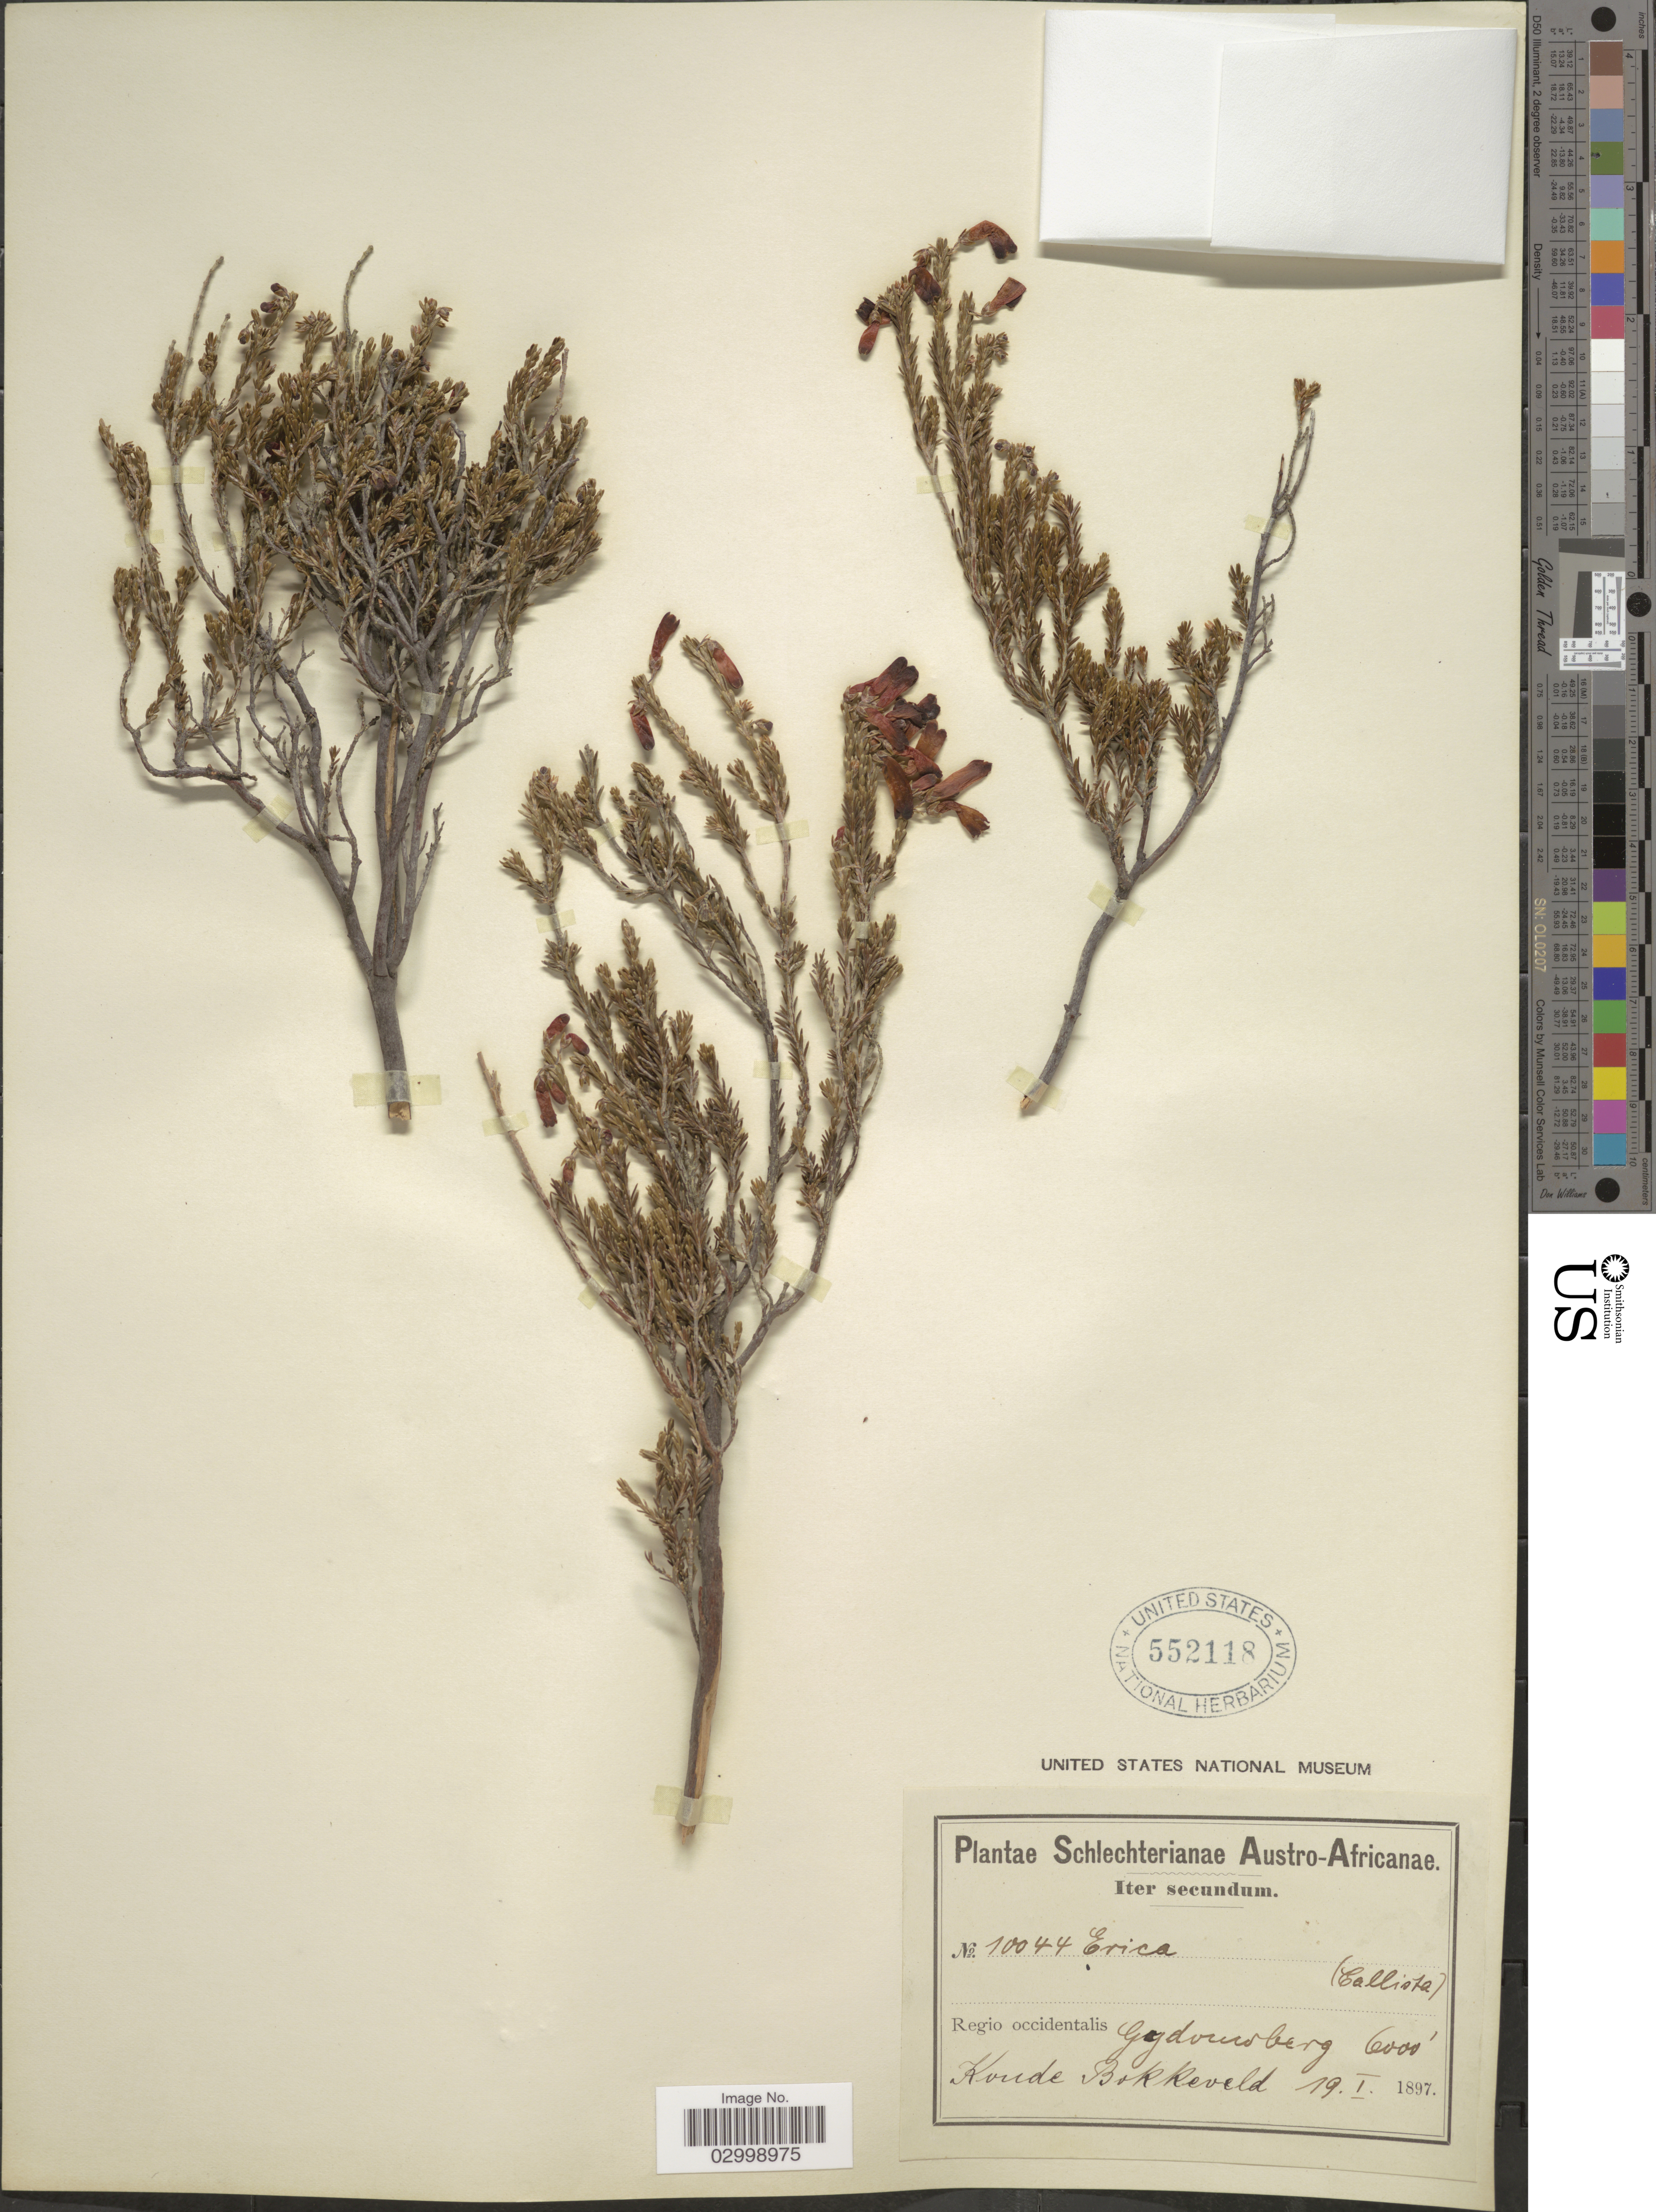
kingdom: Plantae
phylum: Tracheophyta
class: Magnoliopsida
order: Ericales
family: Ericaceae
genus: Erica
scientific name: Erica sp.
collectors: Schlechter, --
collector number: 10044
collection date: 1897-01-19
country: South Africa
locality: Austro-Africanae, Regio occidentalis Gydouwberg, Koude Bokkeveld.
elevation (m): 1829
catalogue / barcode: US 552118